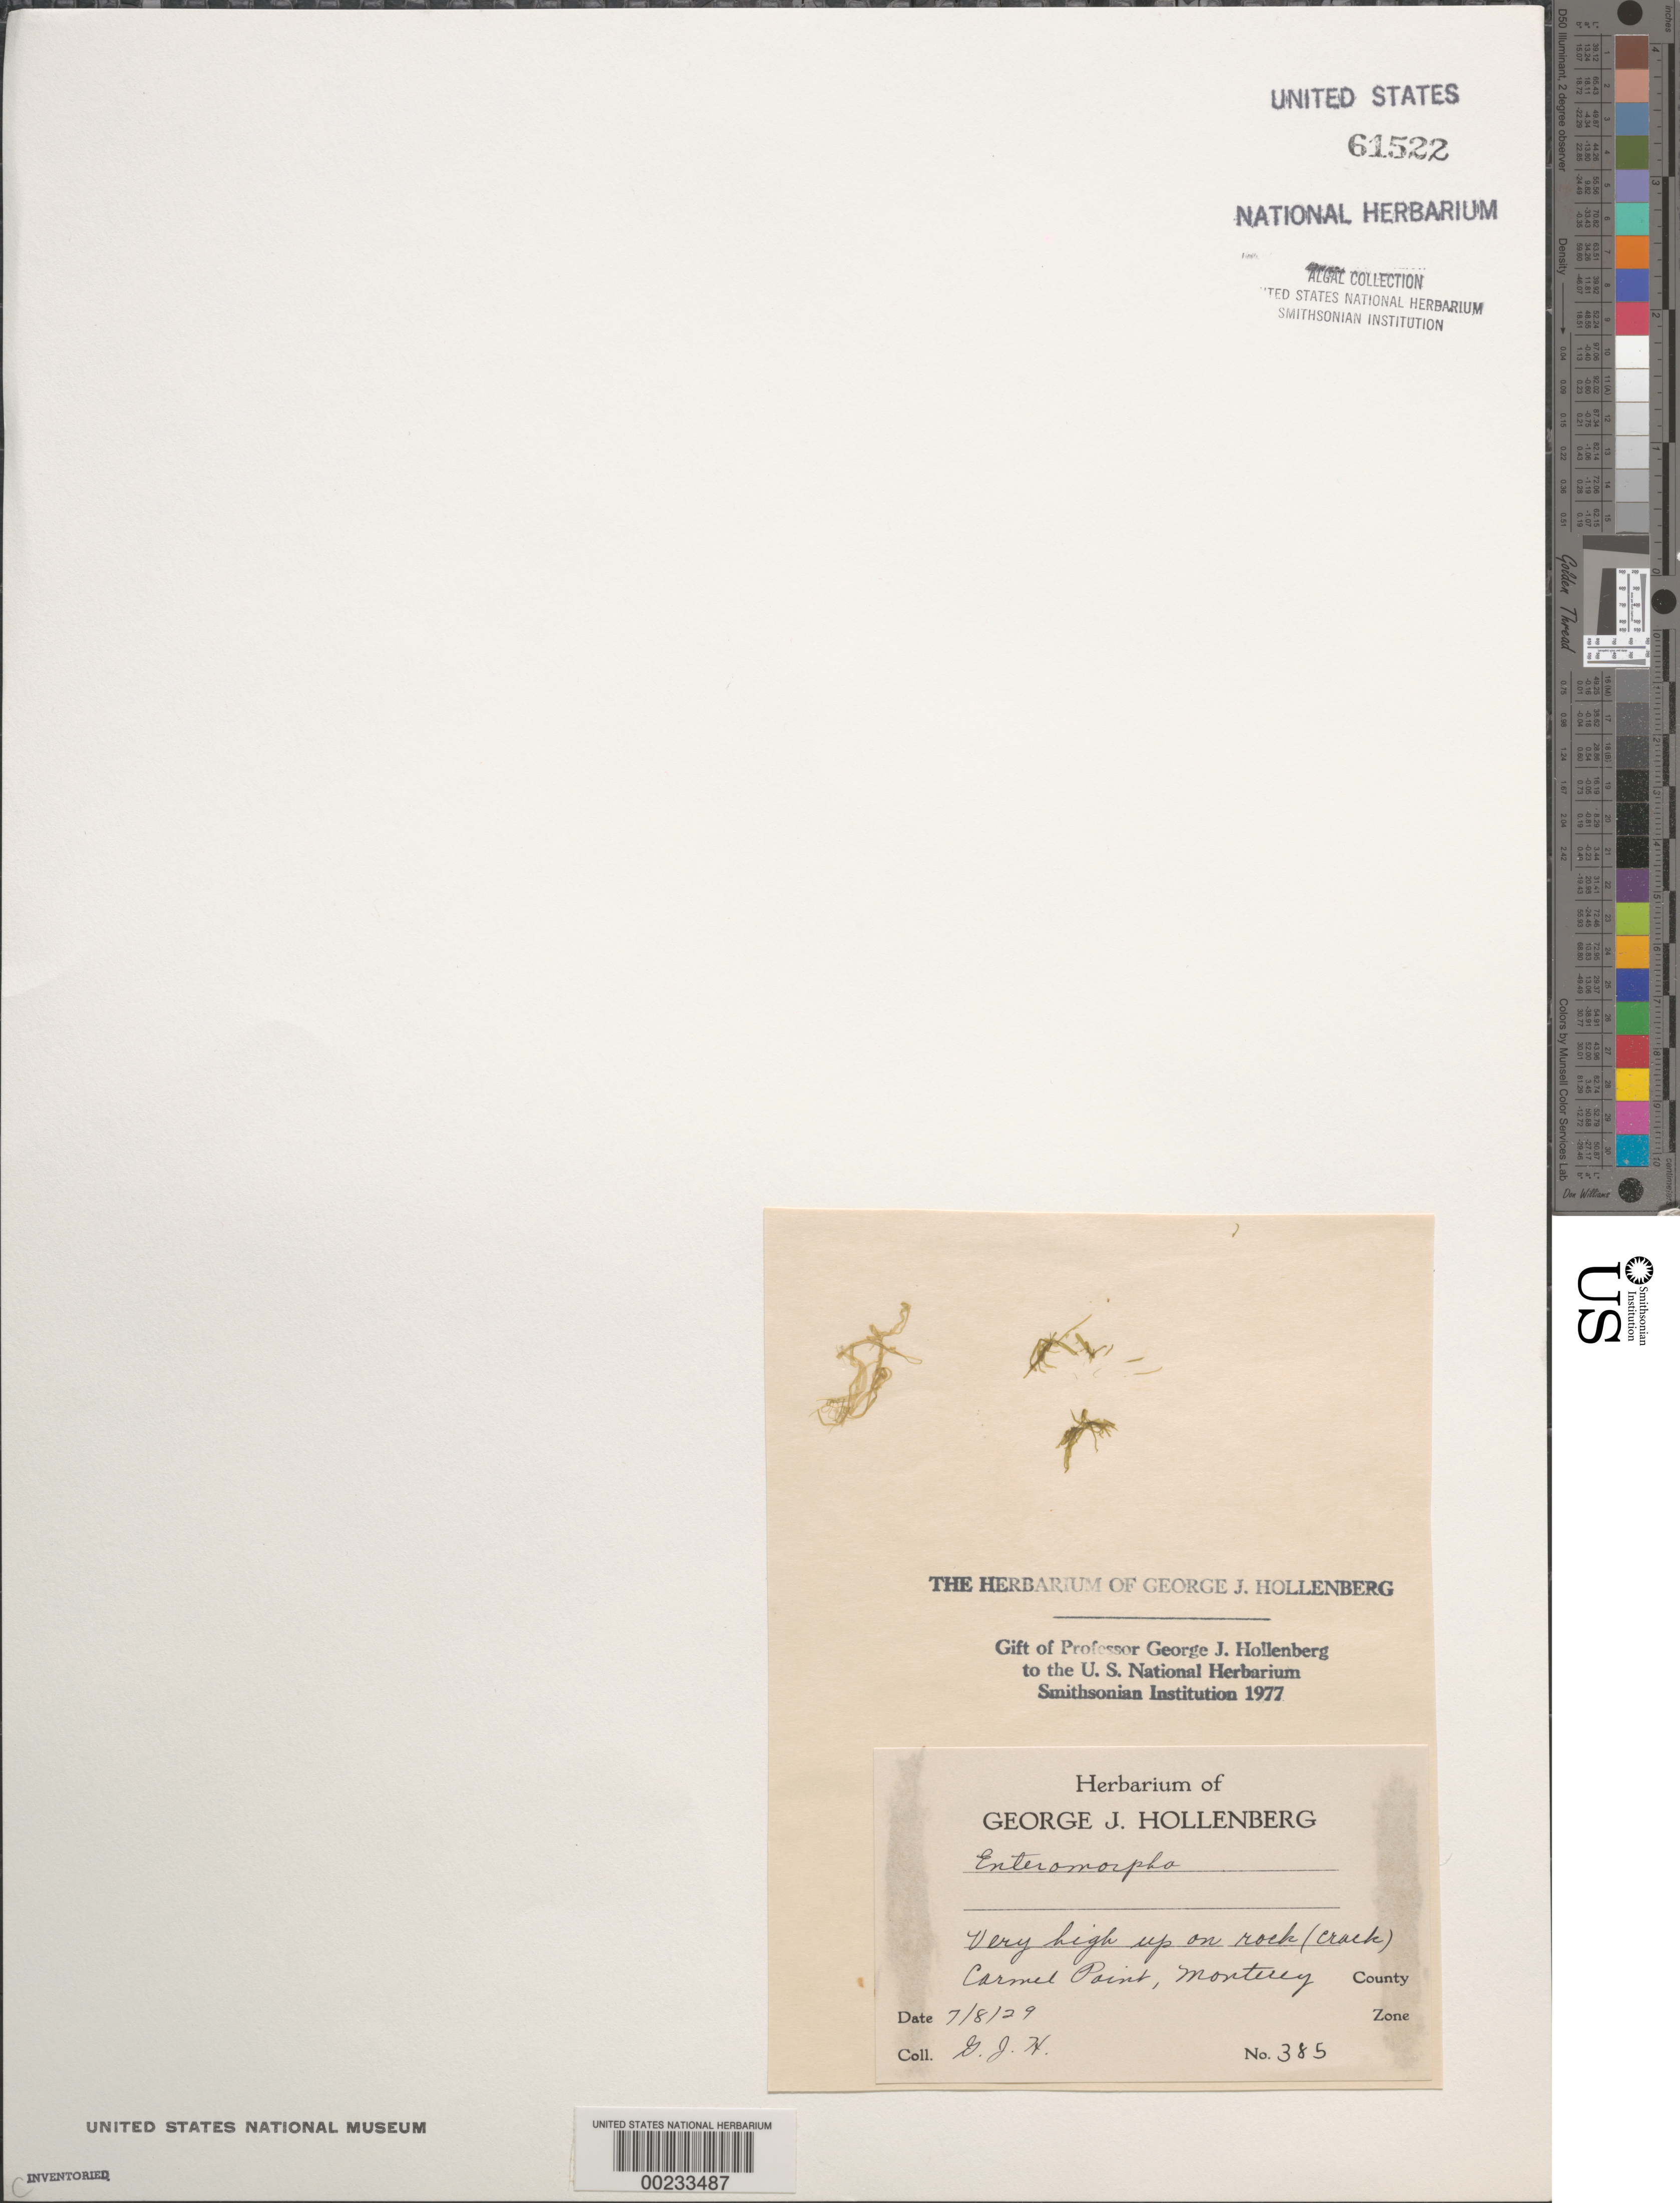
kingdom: Plantae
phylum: Chlorophyta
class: Ulvophyceae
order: Ulvales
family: Ulvaceae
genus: Ulva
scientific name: Ulva sp.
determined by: Algae name updating Project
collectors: G. Hollenberg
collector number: GJH 385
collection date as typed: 08 Jul 1929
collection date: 1929-07-08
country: United States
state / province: California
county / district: Monterey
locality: Carmel Point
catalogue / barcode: US 61522